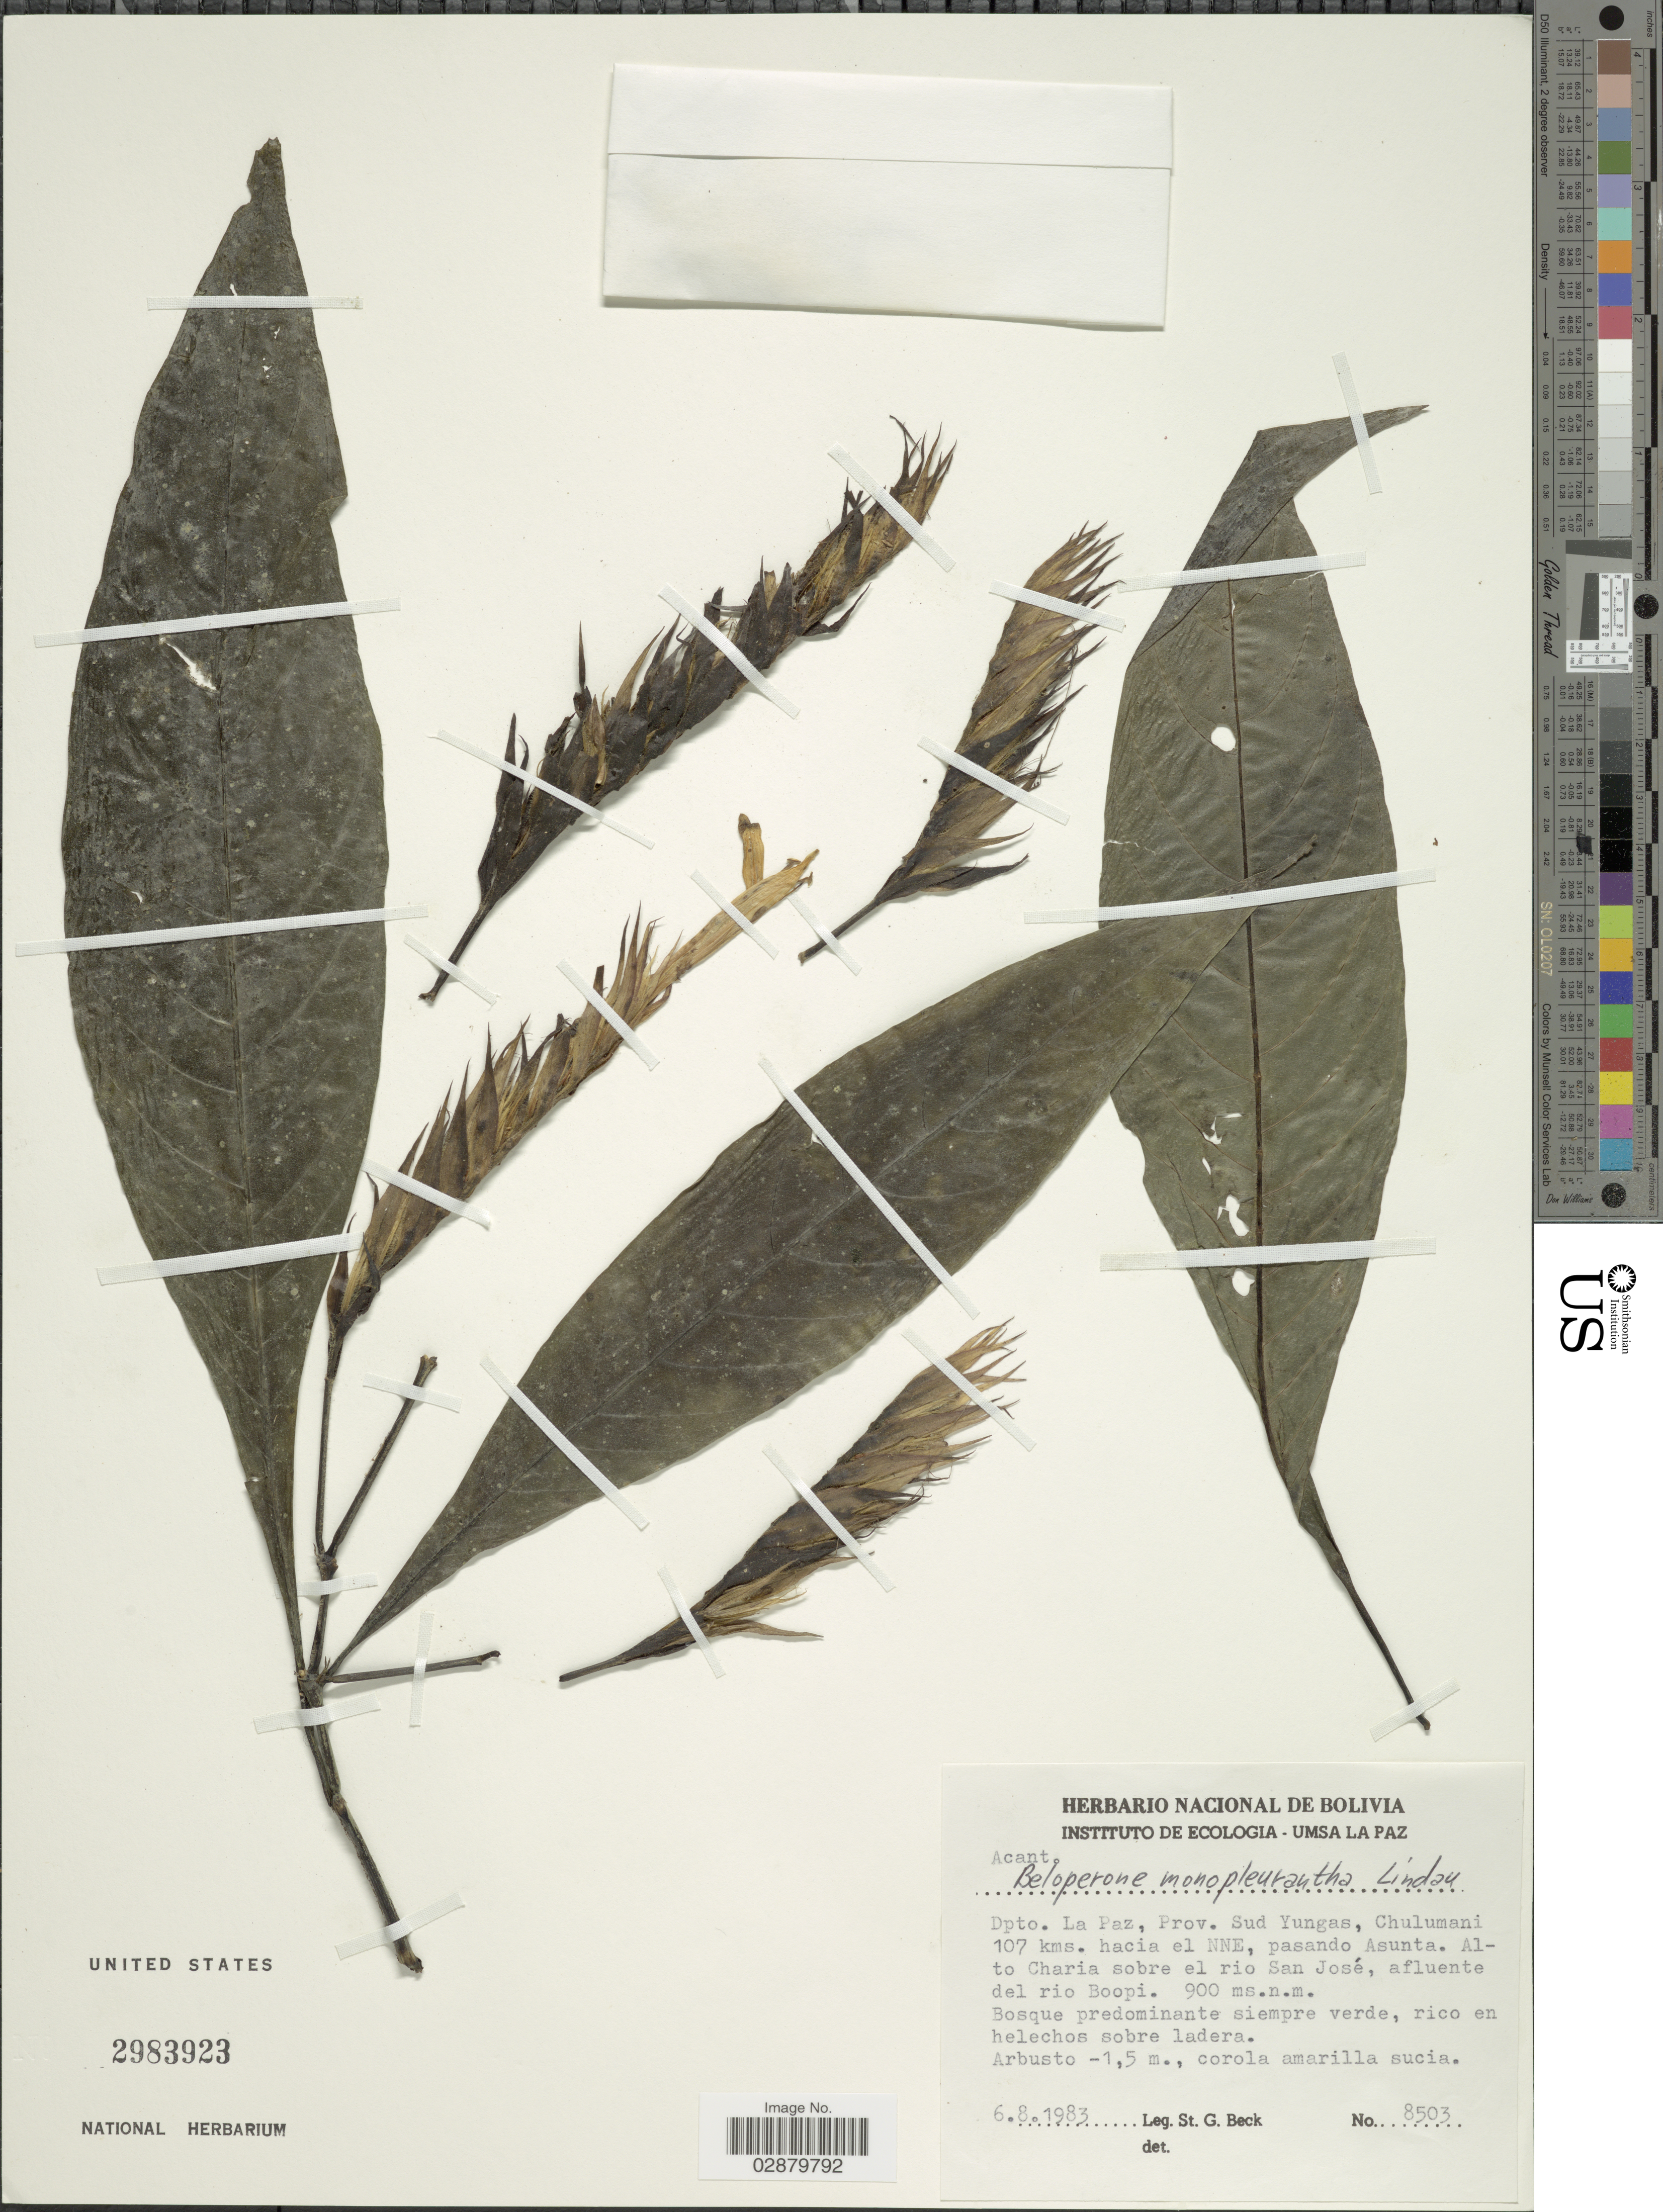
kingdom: Plantae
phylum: Tracheophyta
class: Magnoliopsida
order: Lamiales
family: Acanthaceae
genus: Justicia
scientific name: Justicia monopleurantha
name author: (Lindau) Wassh.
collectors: S. G. Beck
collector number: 8503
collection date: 1983-08-06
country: Bolivia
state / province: La Paz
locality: Dpto. La Paz, Prov. Sud Yungas, Chulumani 107 kms. hacia el NNE, pasando Asunta. Alto Charia sobre el rio San José, alfuente del rio Boopi.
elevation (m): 900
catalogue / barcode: US 2983923